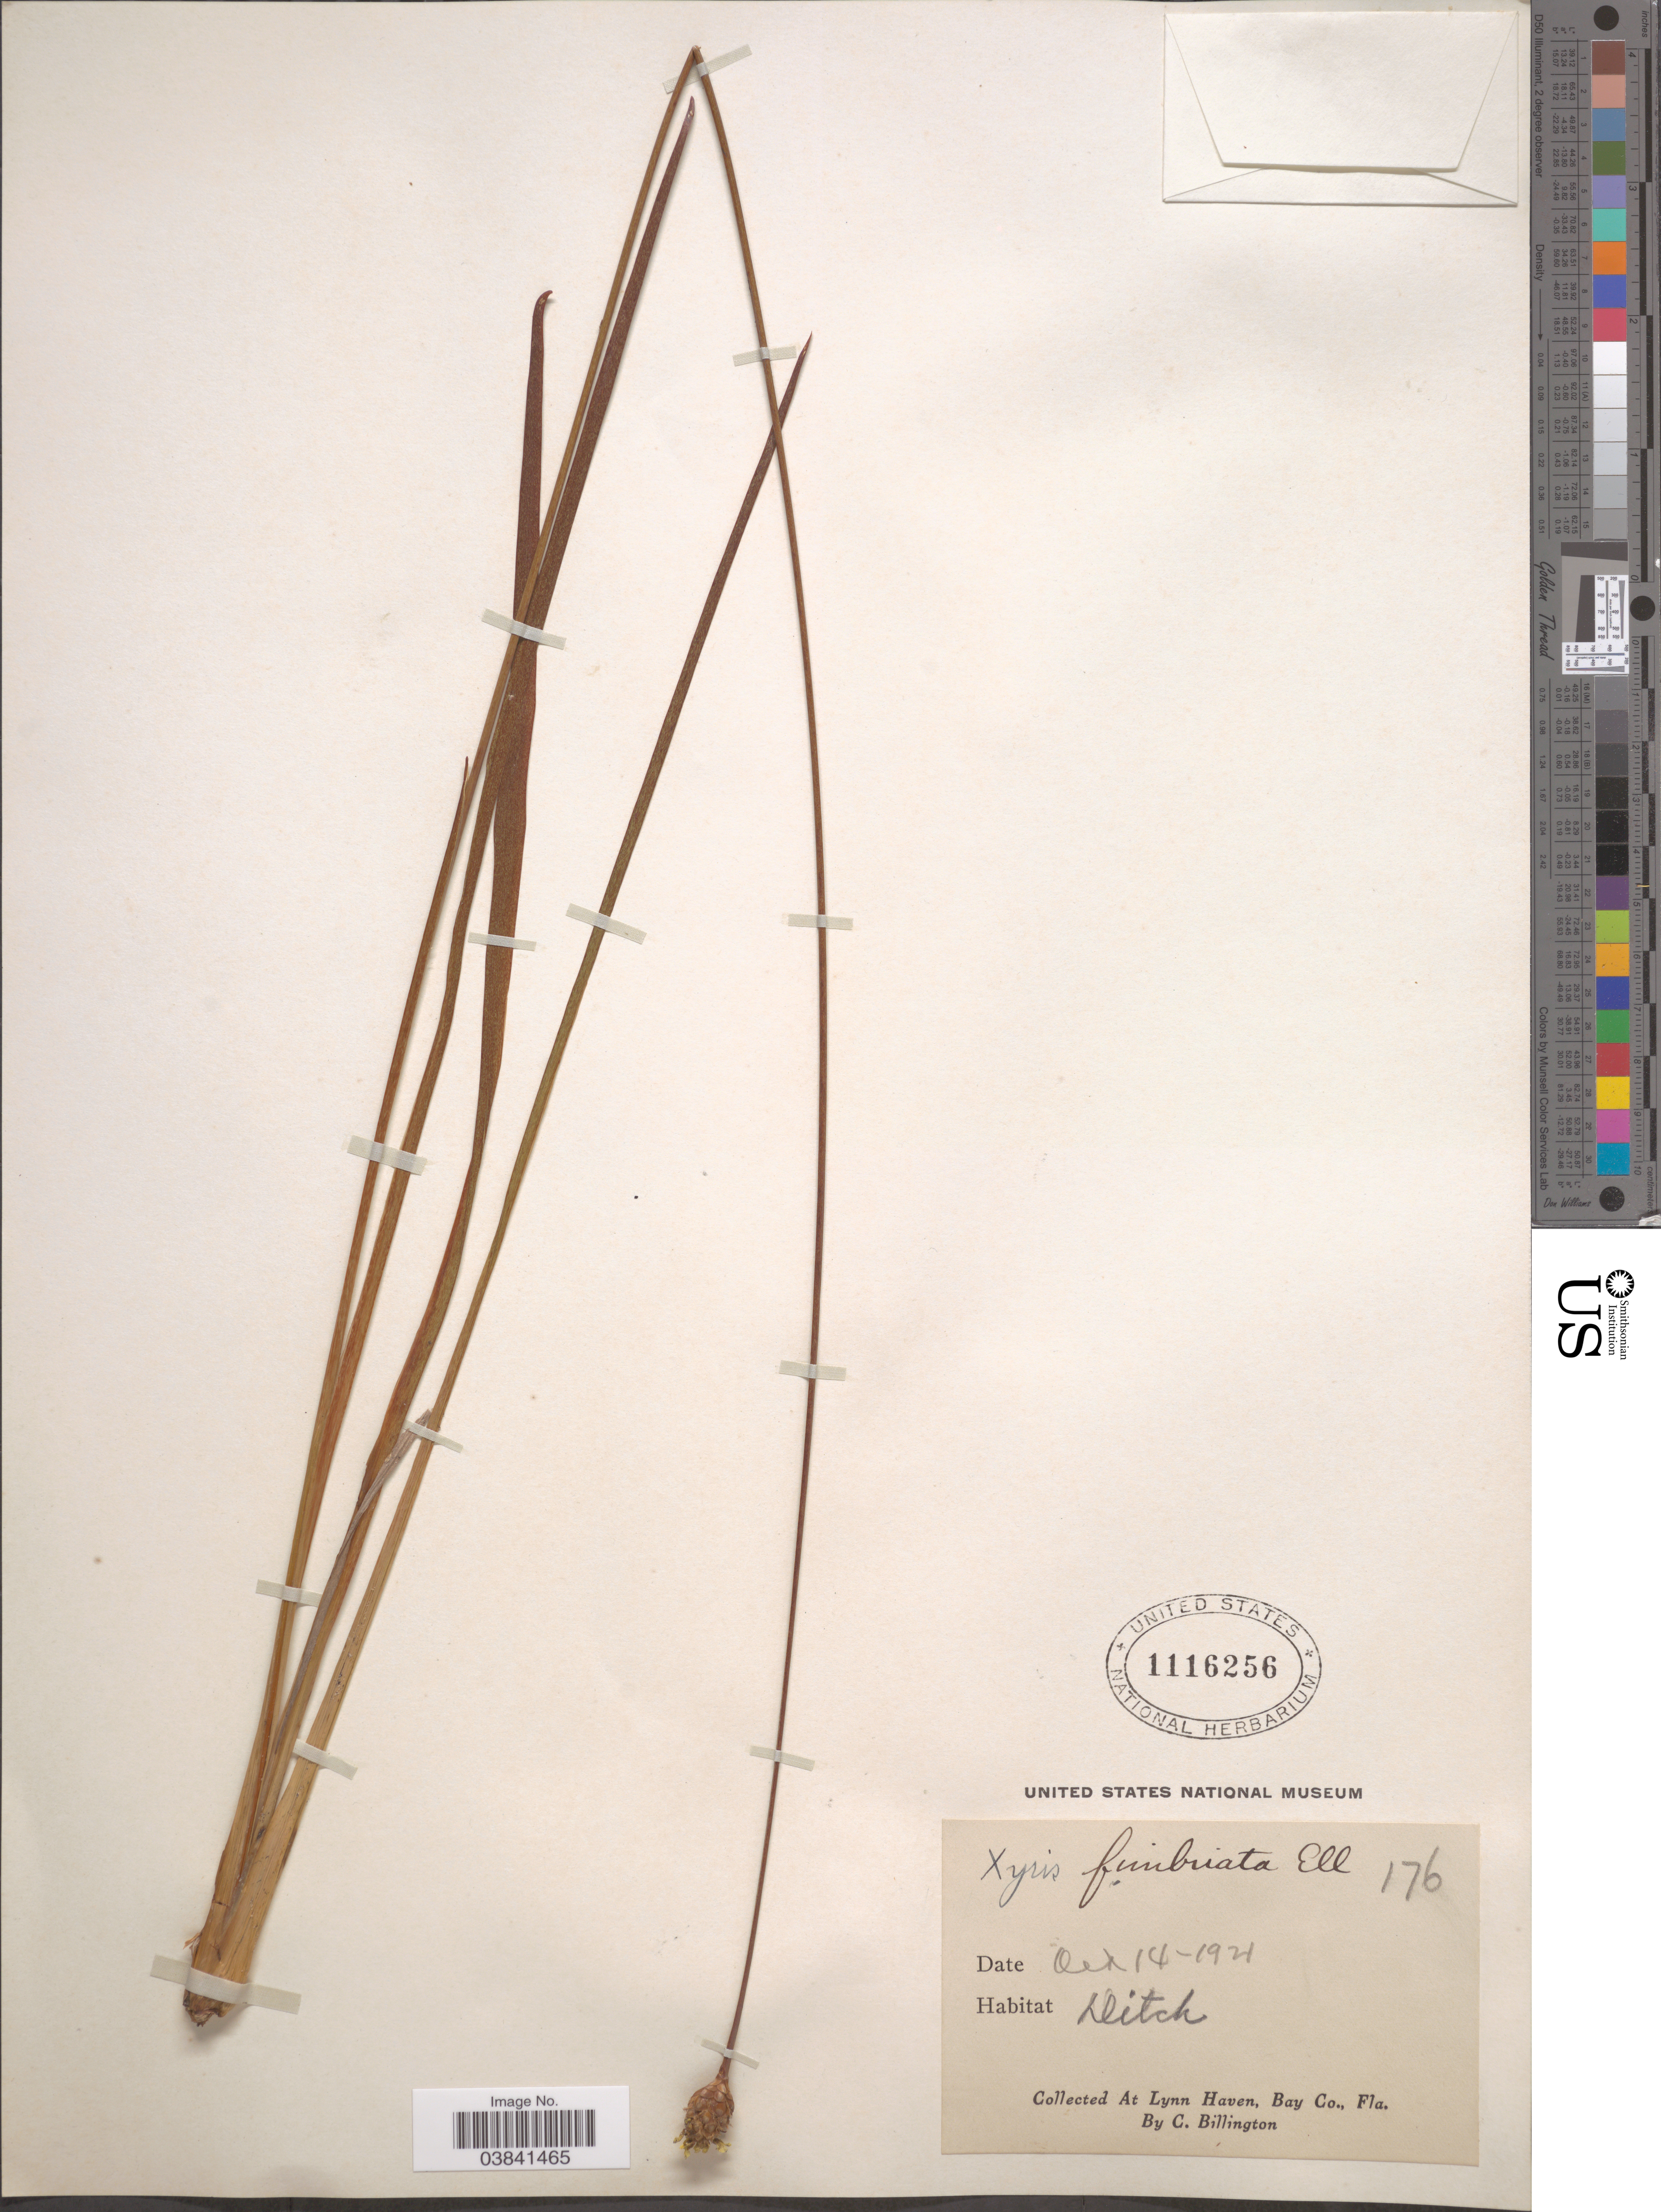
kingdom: Plantae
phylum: Tracheophyta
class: Liliopsida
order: Poales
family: Xyridaceae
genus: Xyris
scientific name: Xyris fimbriata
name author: Elliott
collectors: C. Billington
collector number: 176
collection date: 1921-10-14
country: United States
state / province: Florida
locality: At Lynn Haven, Bay Co.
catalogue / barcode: US 1116256